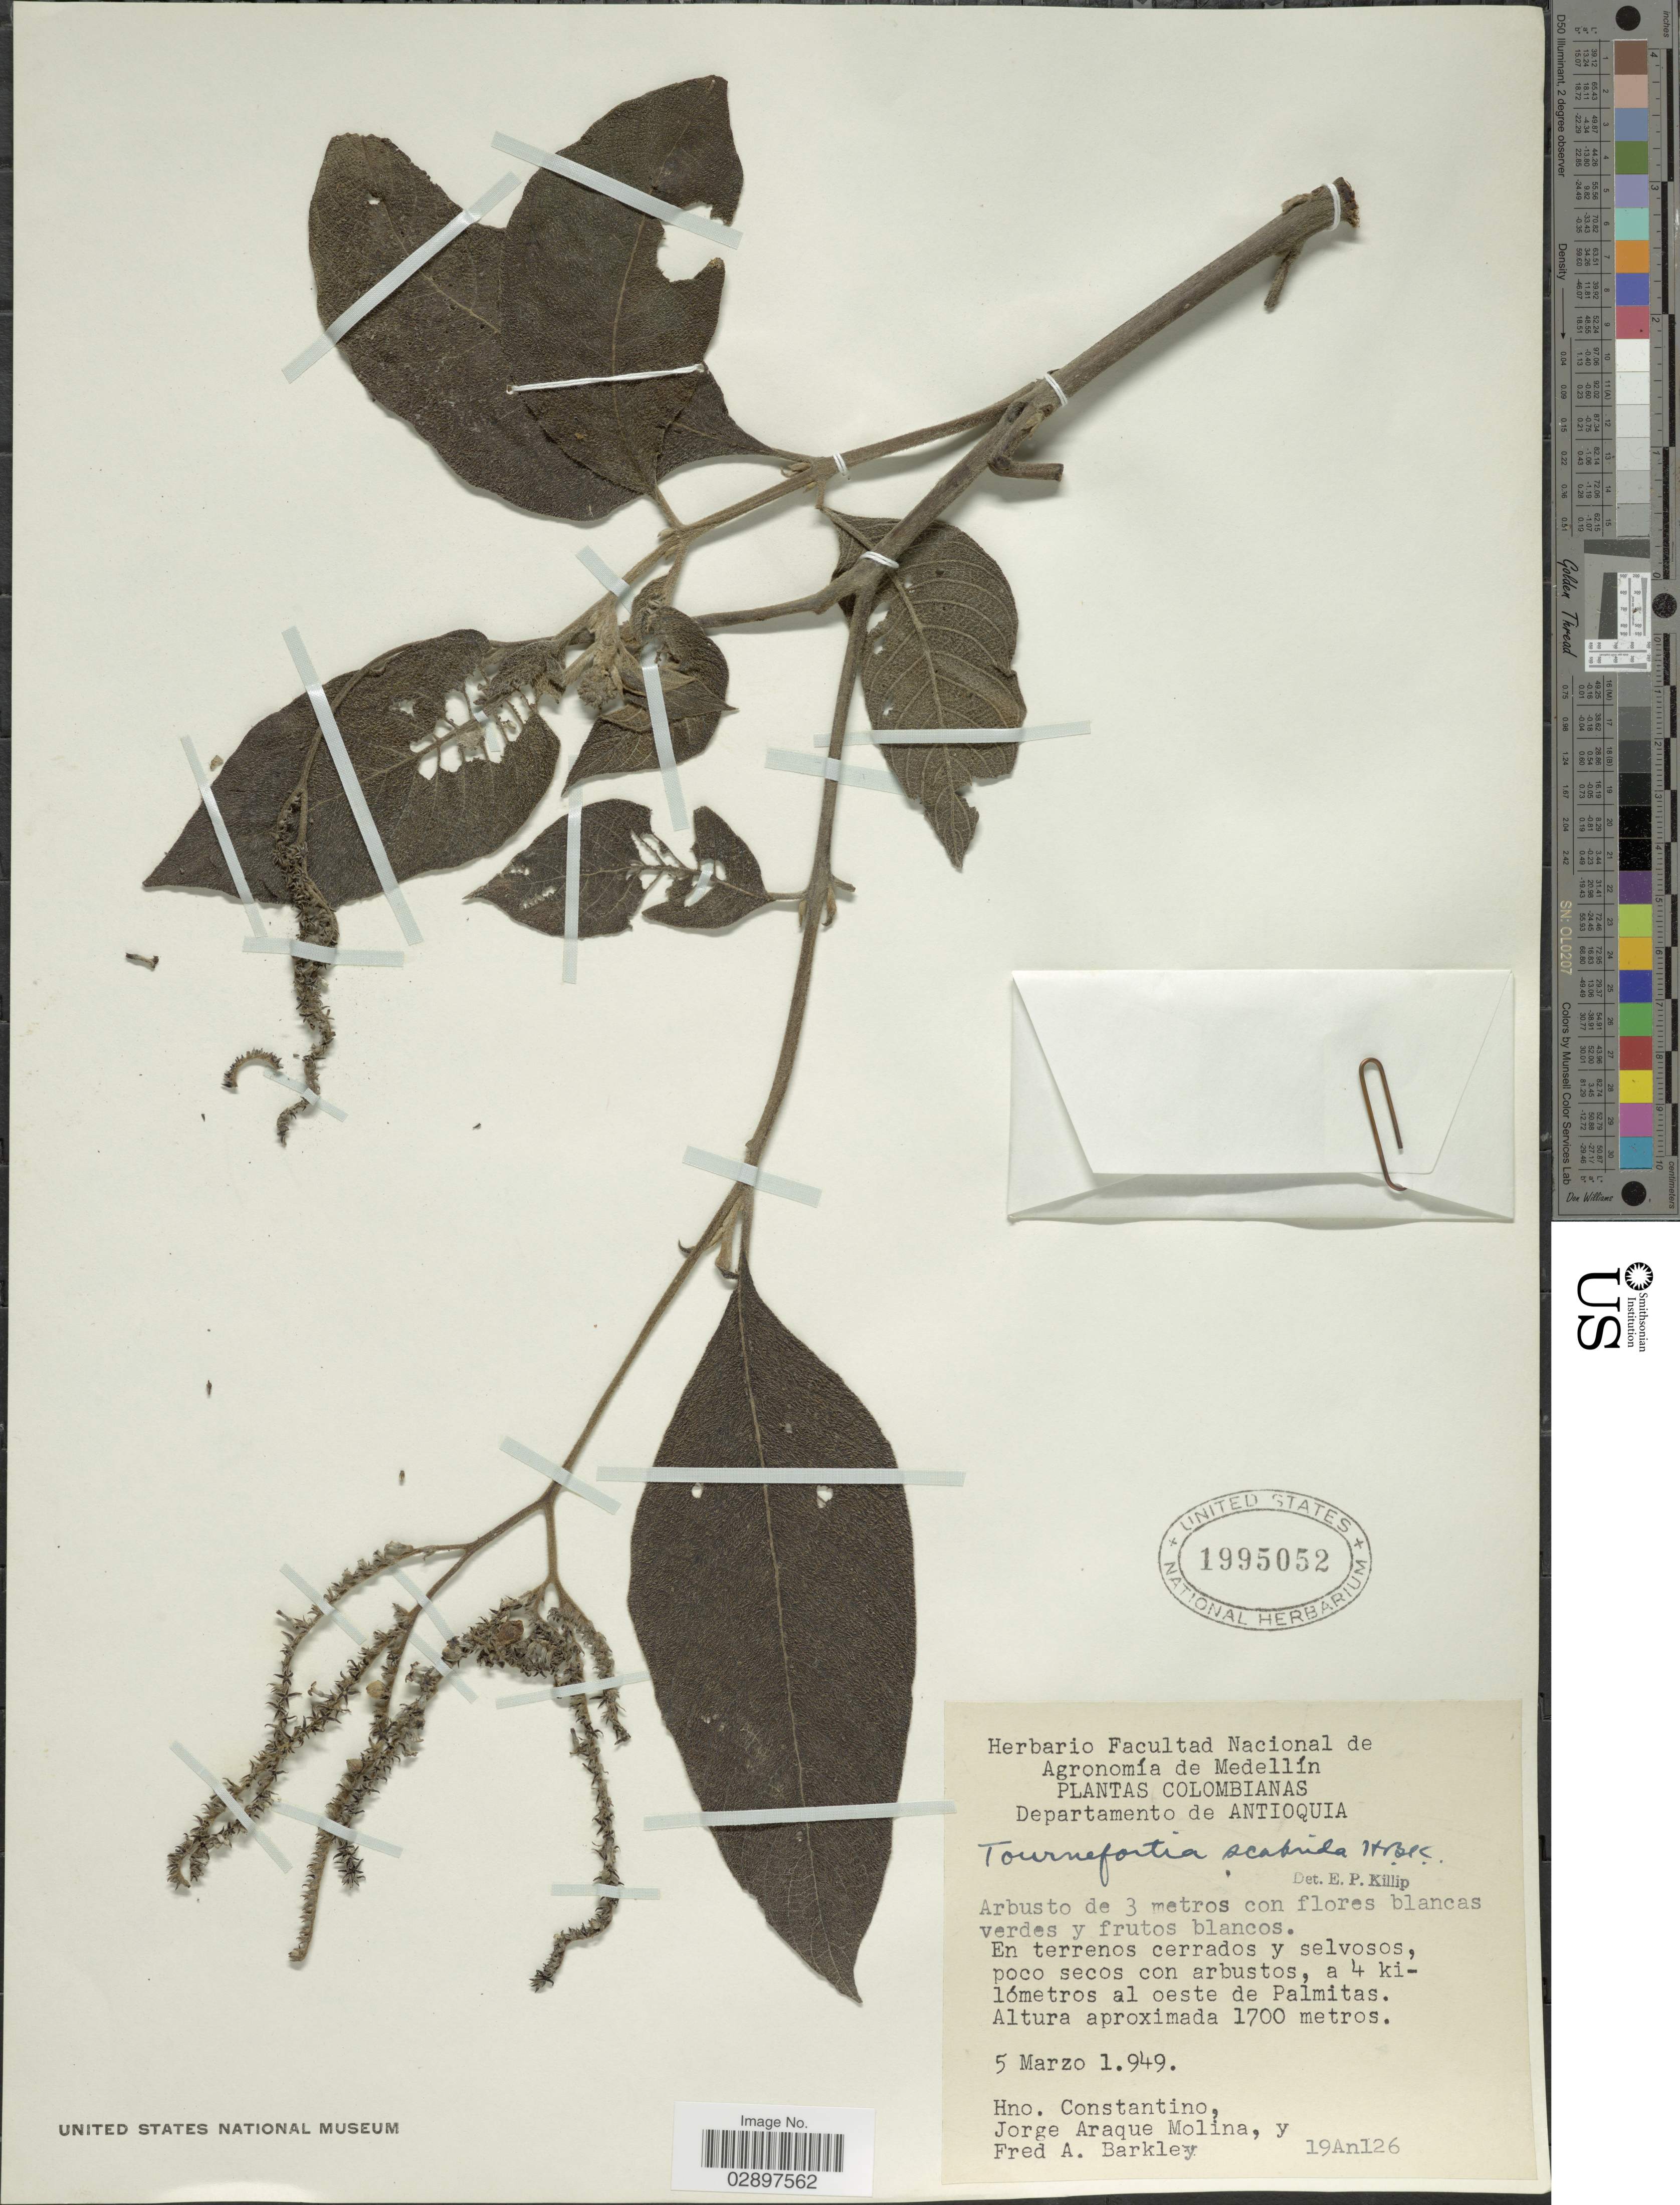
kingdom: Plantae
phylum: Tracheophyta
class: Magnoliopsida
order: Boraginales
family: Heliotropiaceae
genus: Tournefortia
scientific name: Tournefortia scabrida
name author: Kunth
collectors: H. Constantino, J. A. Molina & F. A. Barkley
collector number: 19An126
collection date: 1949-03-05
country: Colombia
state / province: Antioquia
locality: Departamento de Antioquia. A 4 kilómetros al oese de Palmitas.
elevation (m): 1700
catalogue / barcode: US 1995052